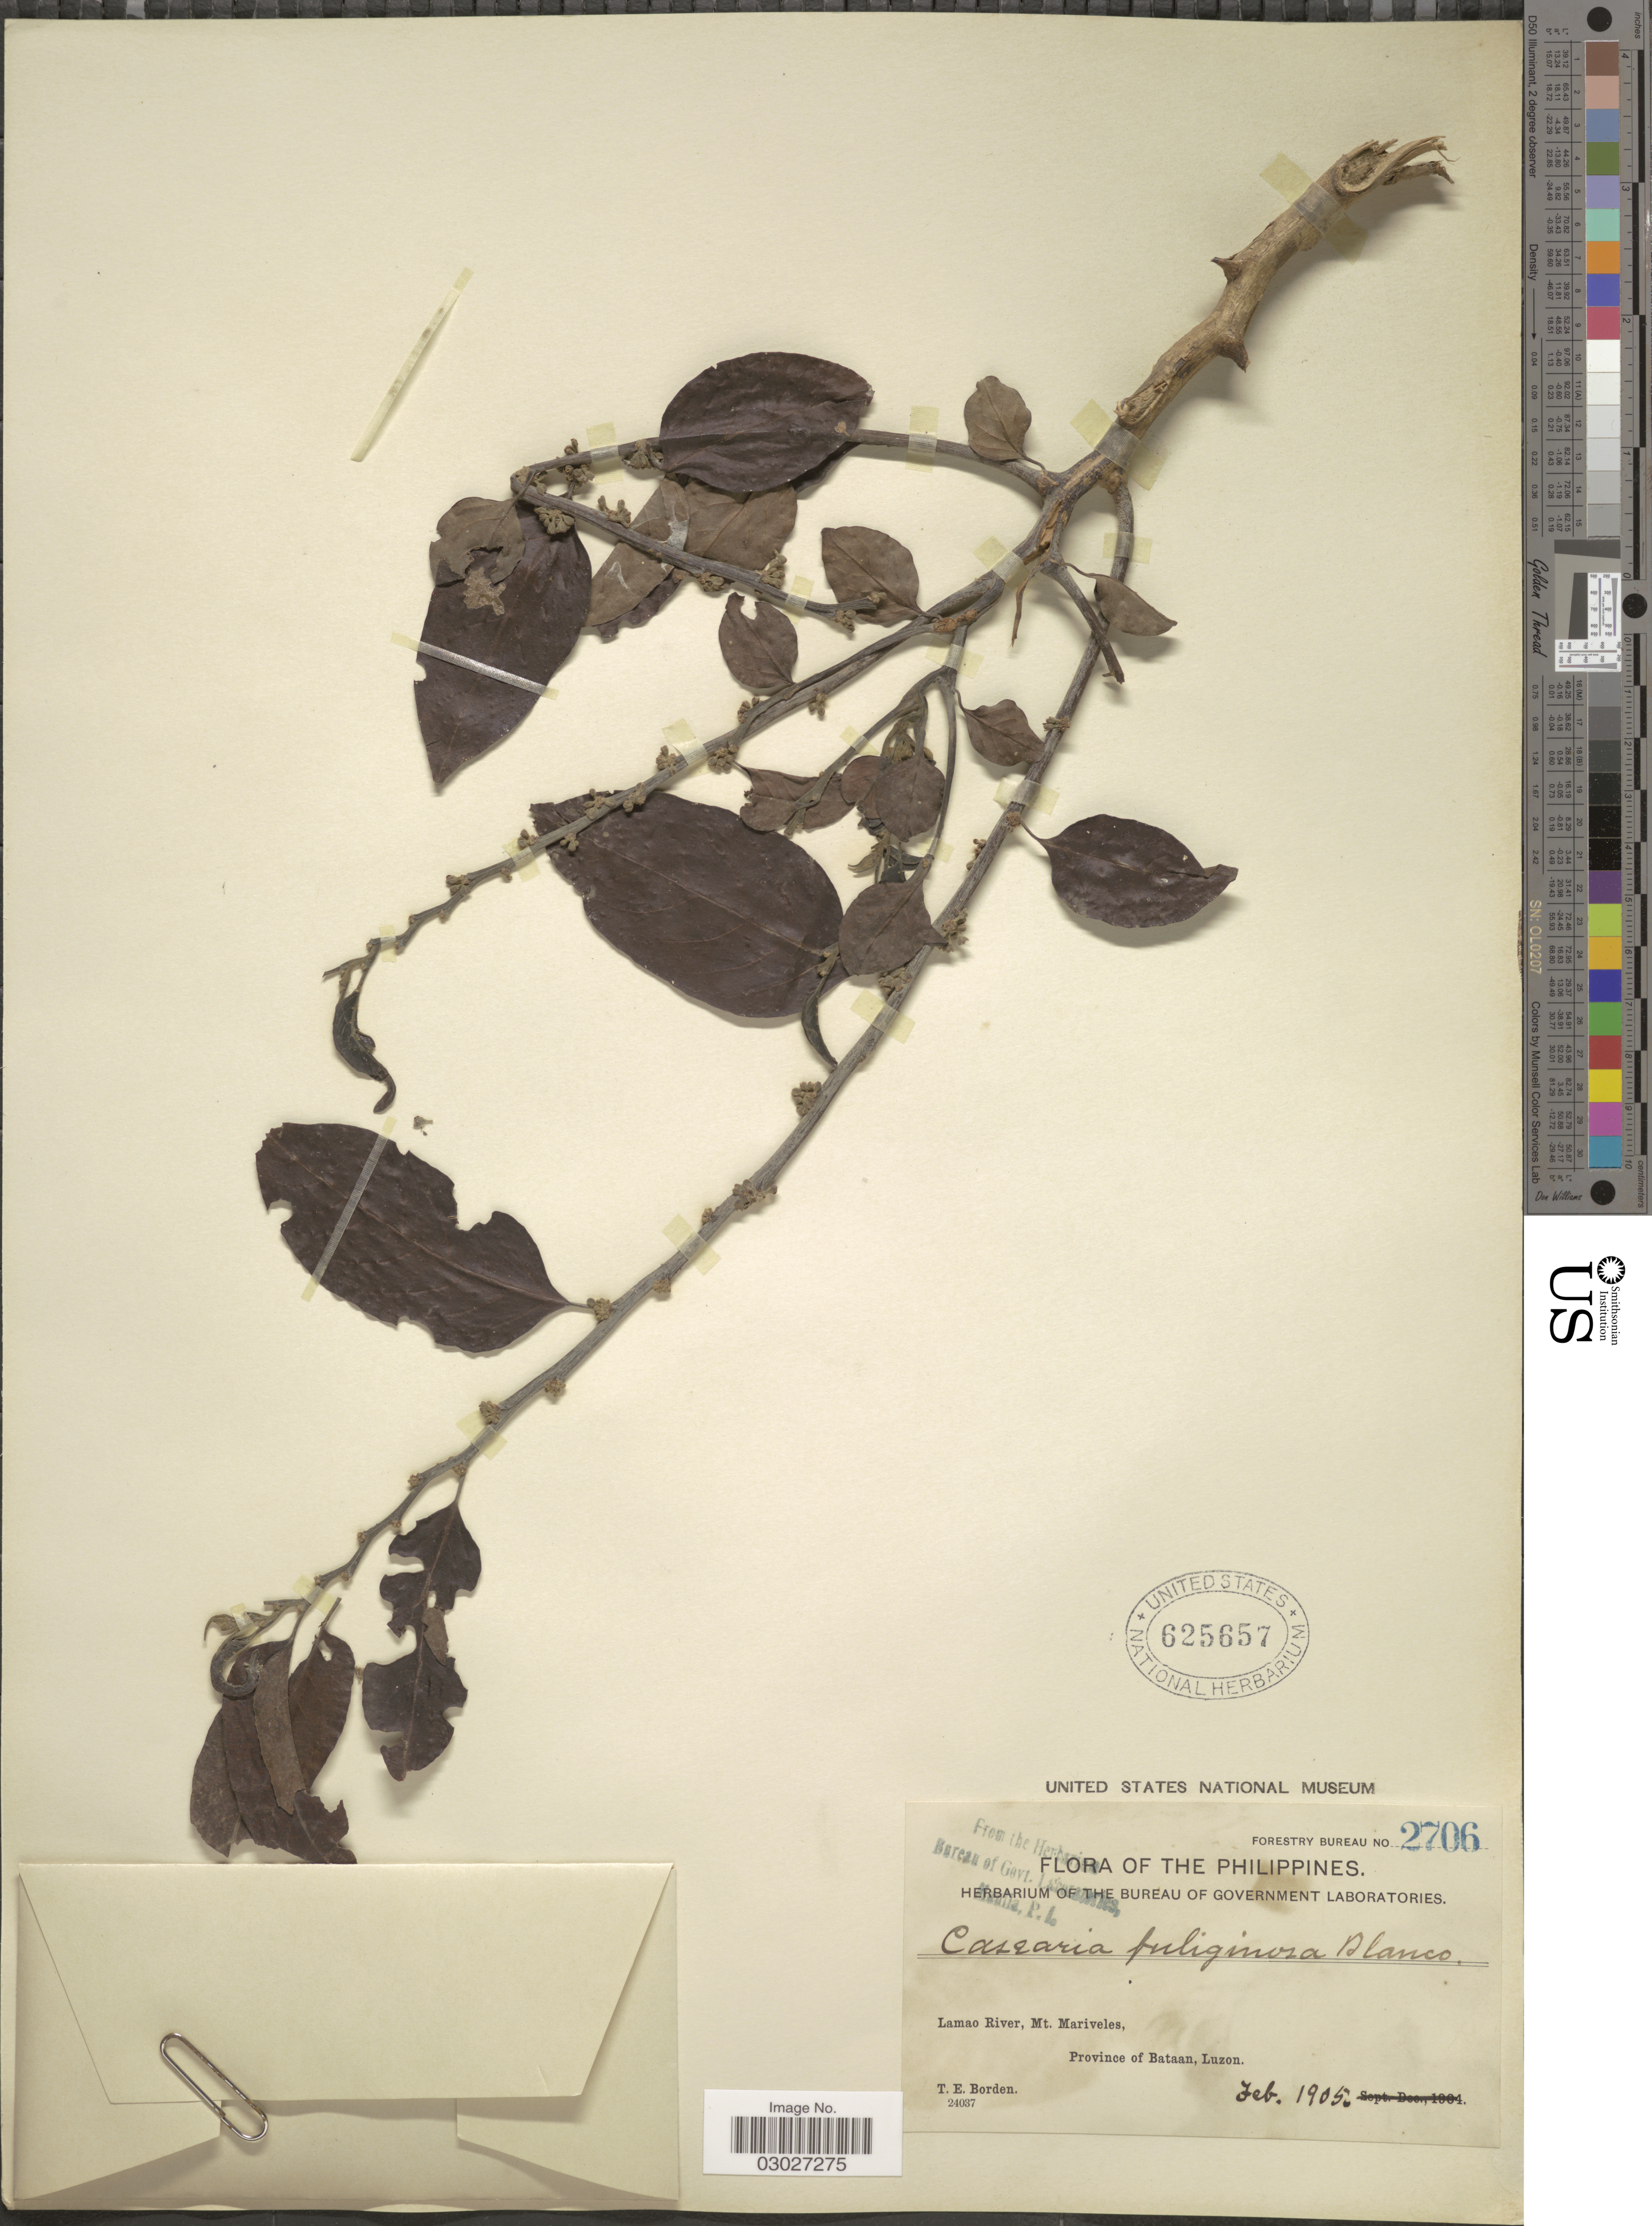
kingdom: Plantae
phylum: Tracheophyta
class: Magnoliopsida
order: Malpighiales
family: Salicaceae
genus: Casearia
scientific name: Casearia fuliginosa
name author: (Blanco) Blanco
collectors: T. E. Borden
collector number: Forestry Bureau 2706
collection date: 1905-02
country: Philippines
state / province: Cagayan Valley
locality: Lamao River, Mt. Mariveles, Province of Bataan, Luzon.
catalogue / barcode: US 625657